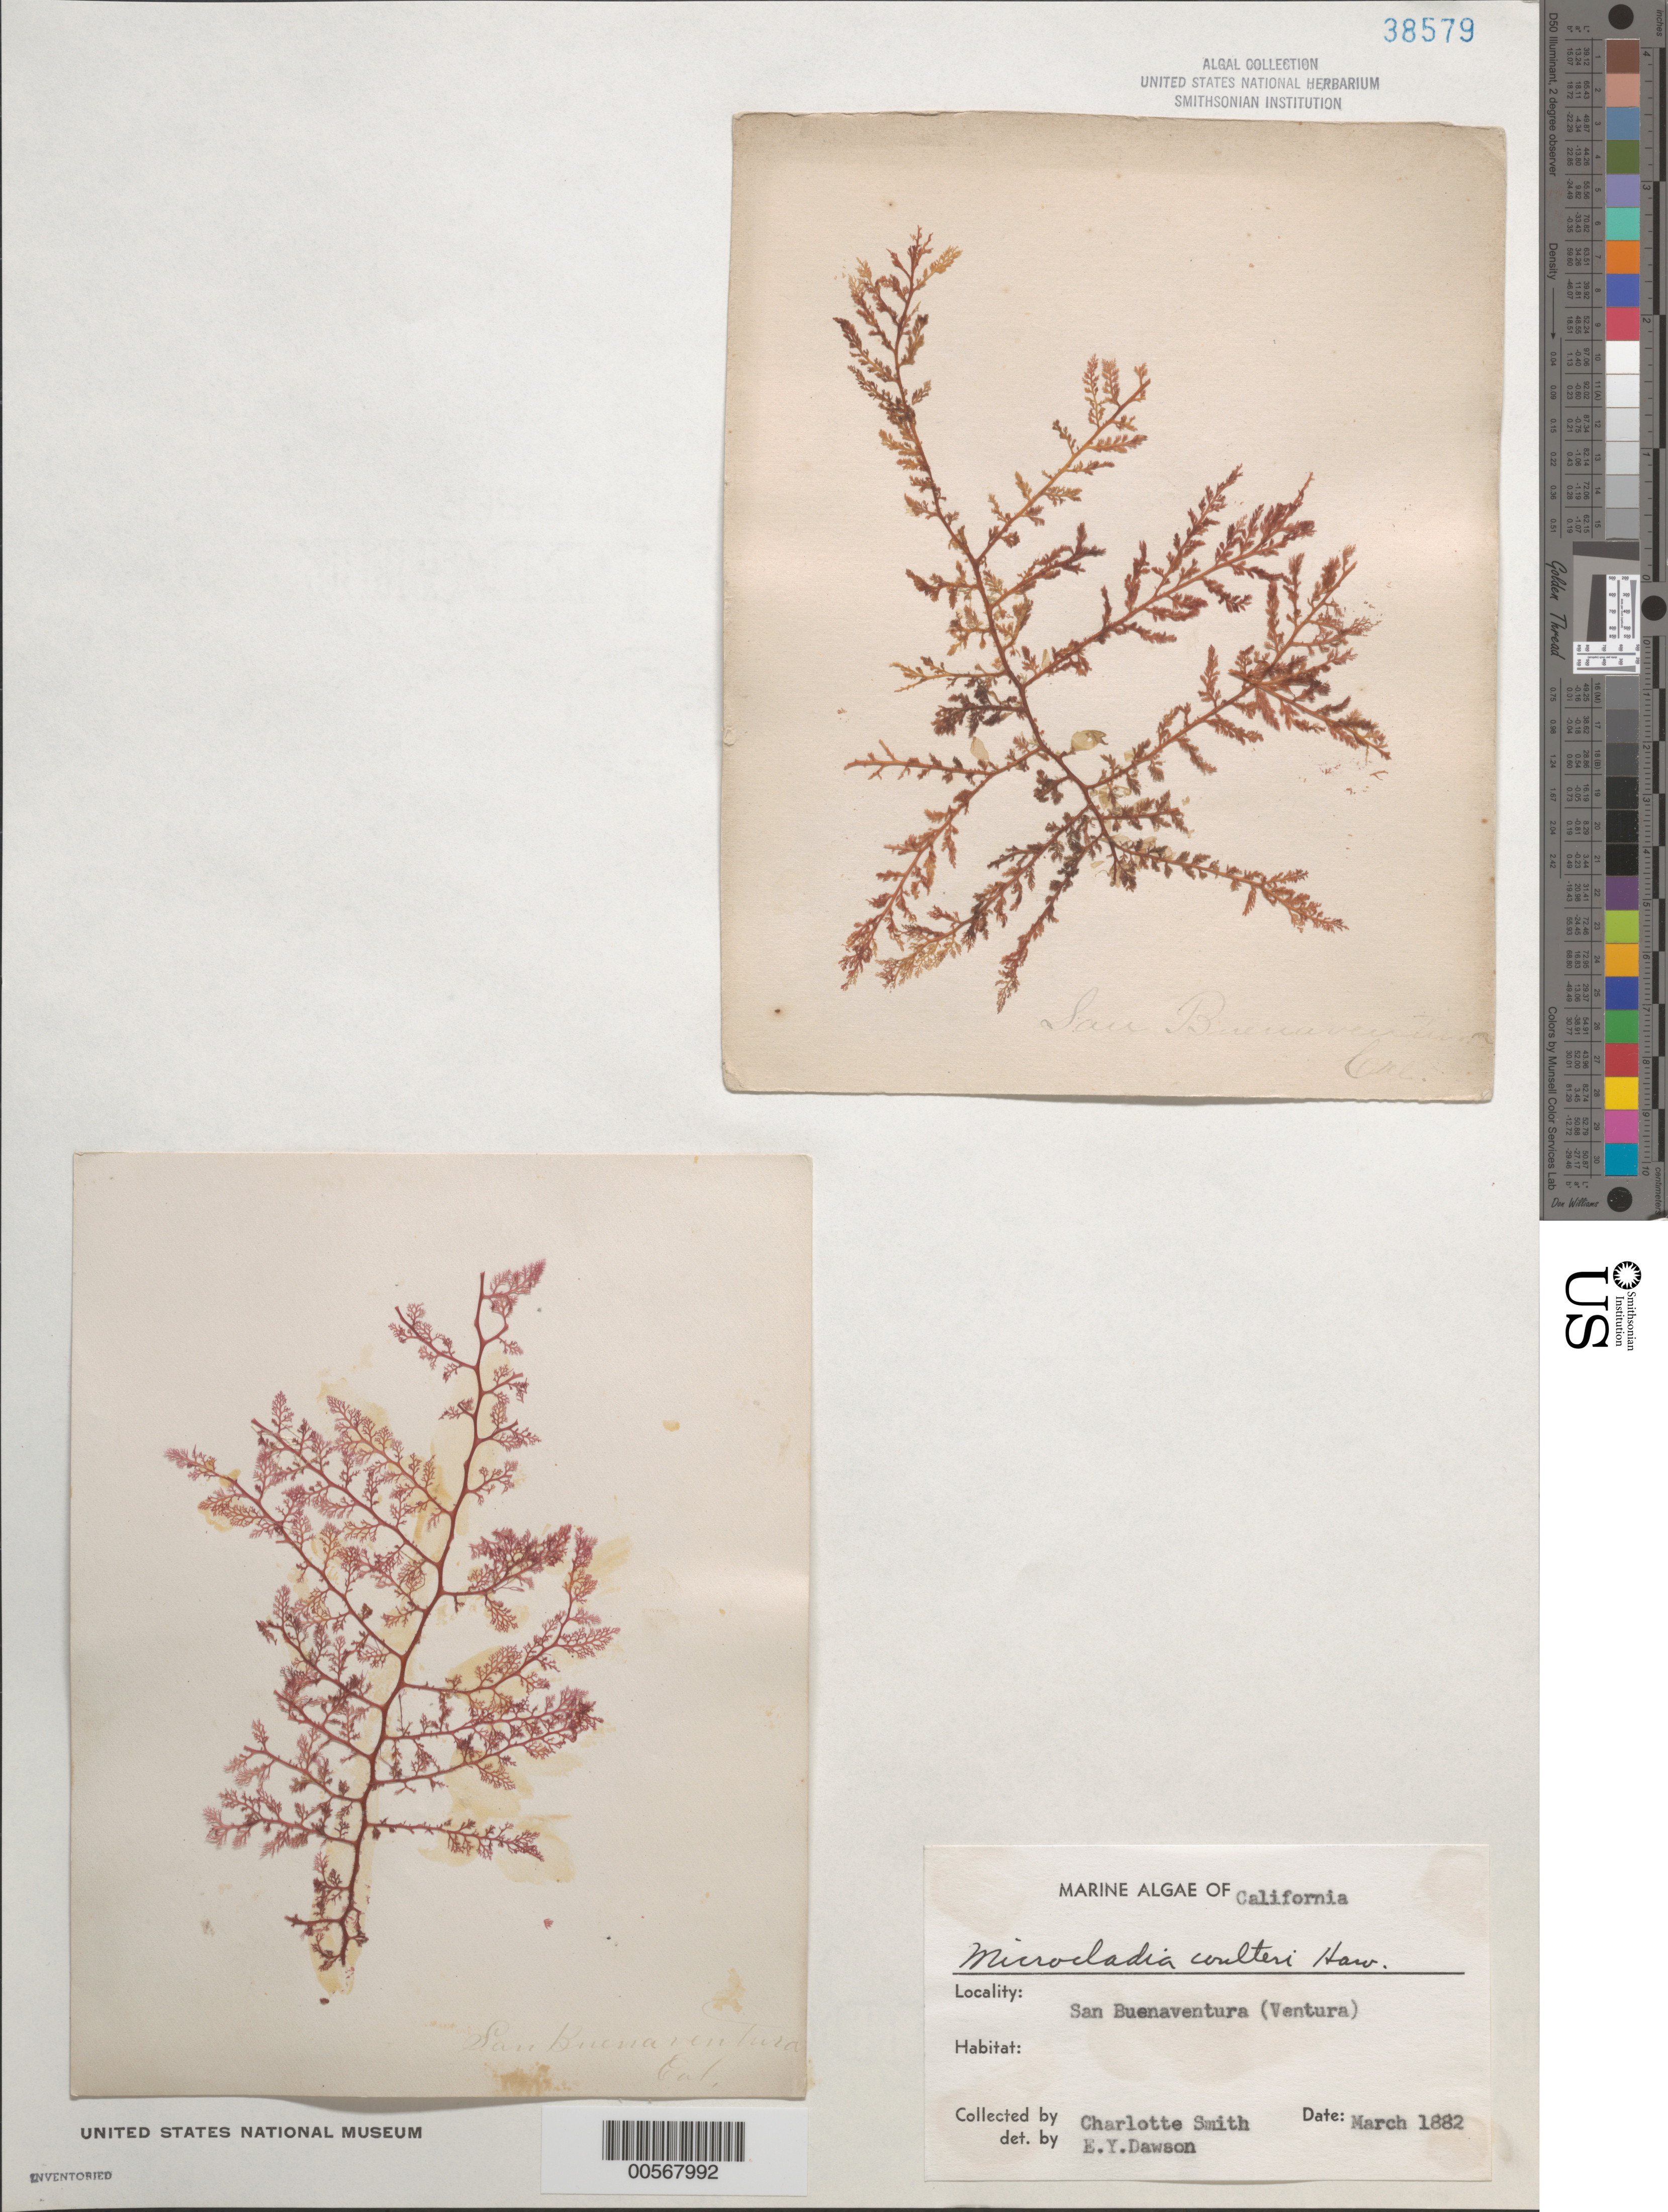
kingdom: Plantae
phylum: Rhodophyta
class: Florideophyceae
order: Ceramiales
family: Ceramiaceae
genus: Microcladia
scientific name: Microcladia coulteri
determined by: Dawson, E. Y.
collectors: C. Smith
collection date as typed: Mar 1882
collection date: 1882-03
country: United States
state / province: California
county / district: Ventura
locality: San Buenaventura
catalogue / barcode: US 38579